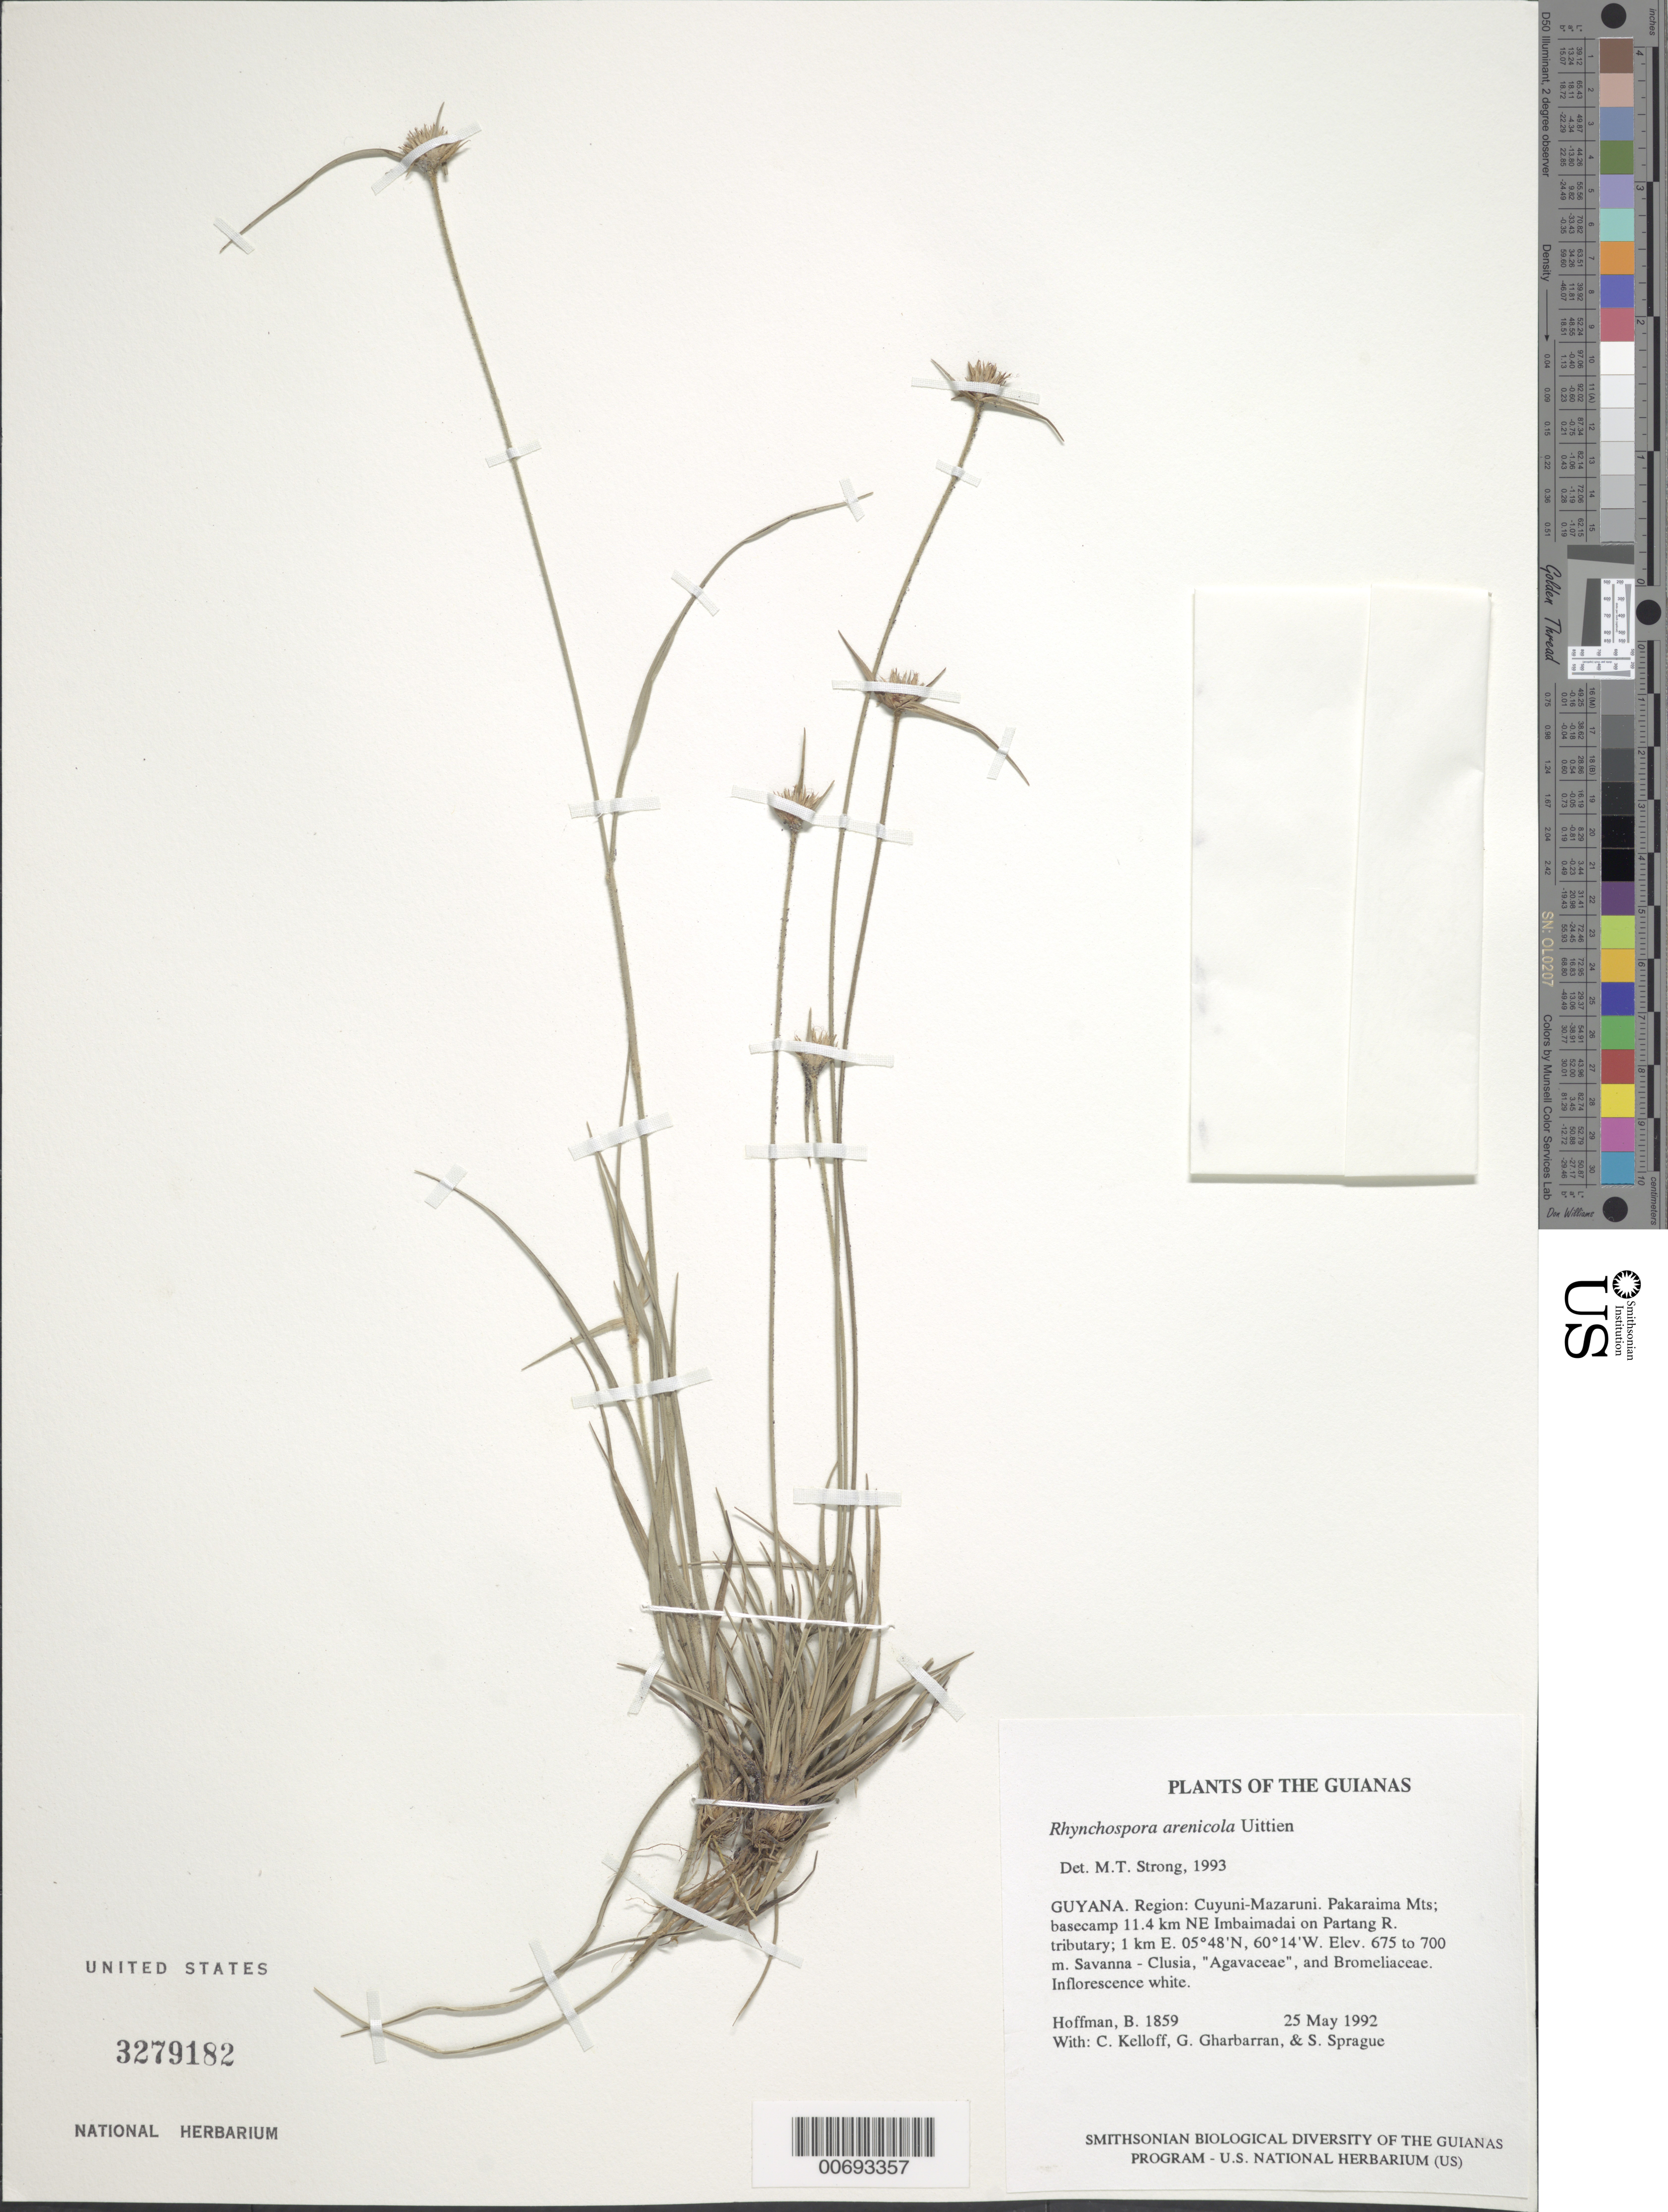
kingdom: Plantae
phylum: Tracheophyta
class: Liliopsida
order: Poales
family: Cyperaceae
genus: Rhynchospora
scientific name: Rhynchospora arenicola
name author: Uittien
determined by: Strong, M. T., (US), Smithsonian Institution - National Museum of Natural History (UNITED STATES)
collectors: B. Hoffman, C. L. Kelloff, G. Gharbarran & S. Sprague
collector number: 1859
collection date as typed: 25 May 1992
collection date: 1992-05-25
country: Guyana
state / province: Cuyuni-Mazaruni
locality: Pakaraima Mts; basecamp 11.4 km NE Imbaimadai on Partang River tributary; 1 km E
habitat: Savanna - Clusia, "Agavaceae", and Bromeliaceae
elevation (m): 675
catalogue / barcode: US 3279182